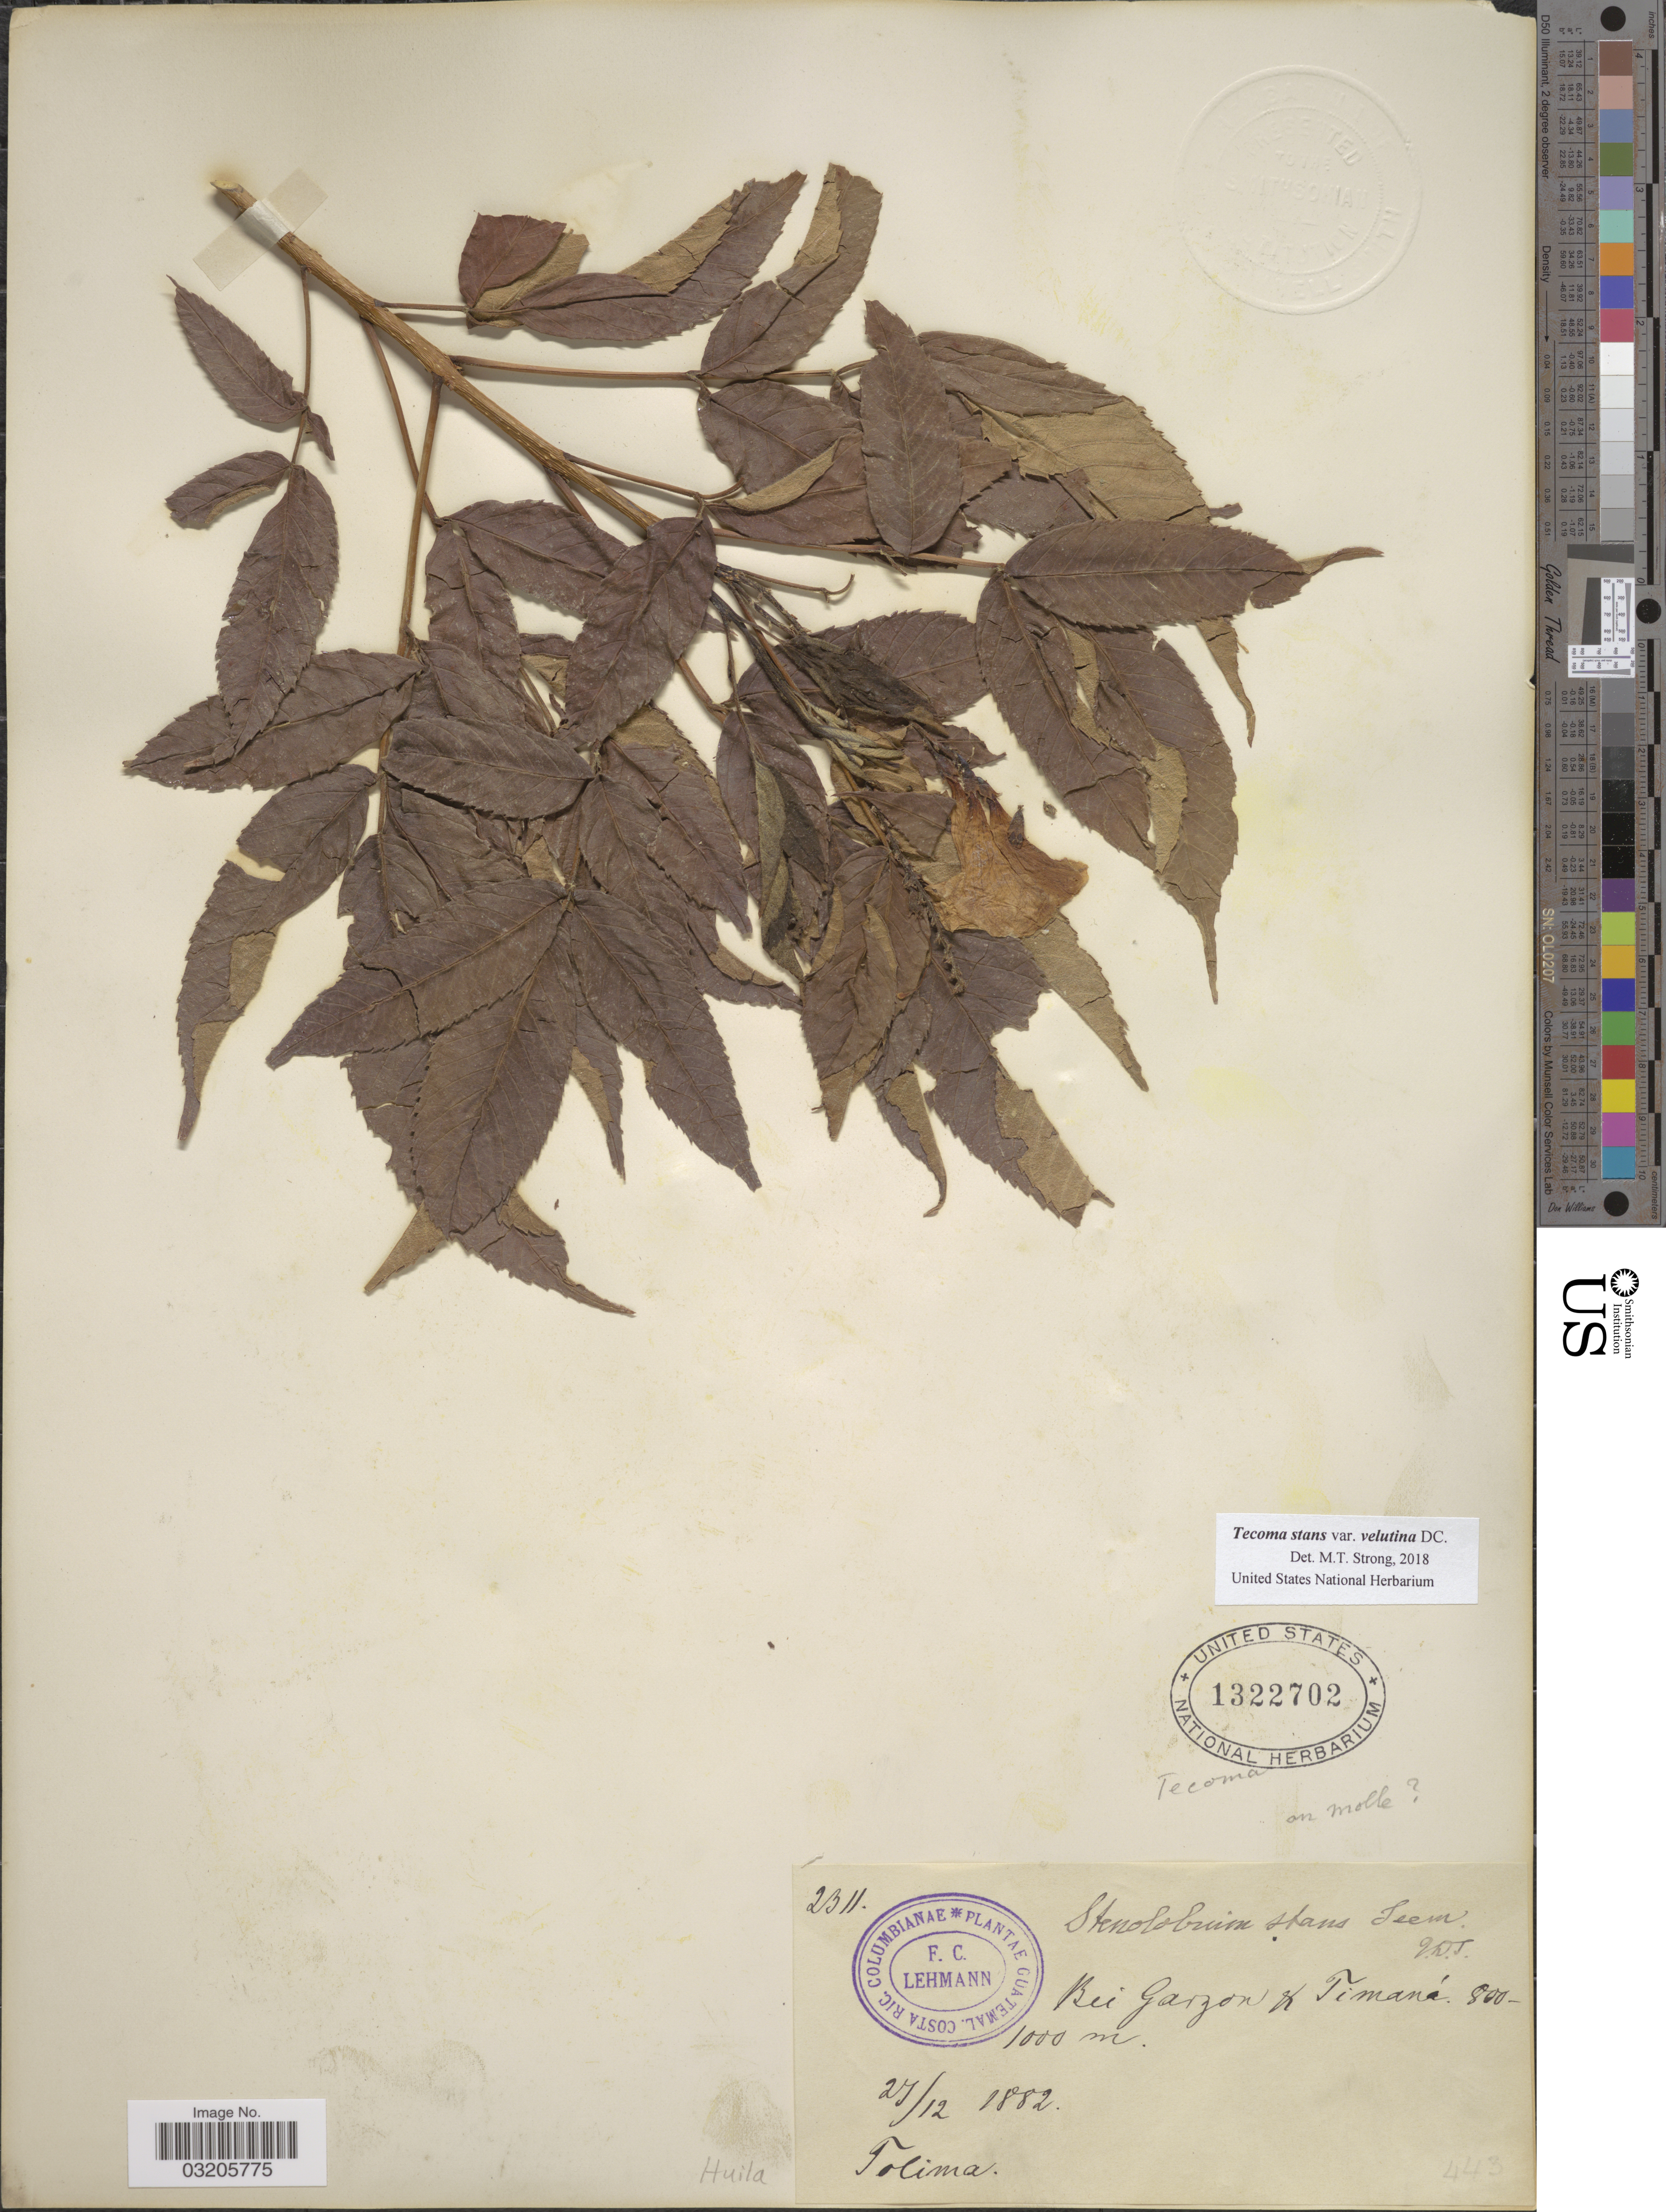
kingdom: Plantae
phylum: Tracheophyta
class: Magnoliopsida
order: Lamiales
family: Bignoniaceae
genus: Tecoma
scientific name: Tecoma stans var. velutina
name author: DC.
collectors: F. C. Lehmann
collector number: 2311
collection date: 1882-12-27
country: Colombia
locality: Bei Garzon & Timaná. Huila. Tolima.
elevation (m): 800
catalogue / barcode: US 1322702